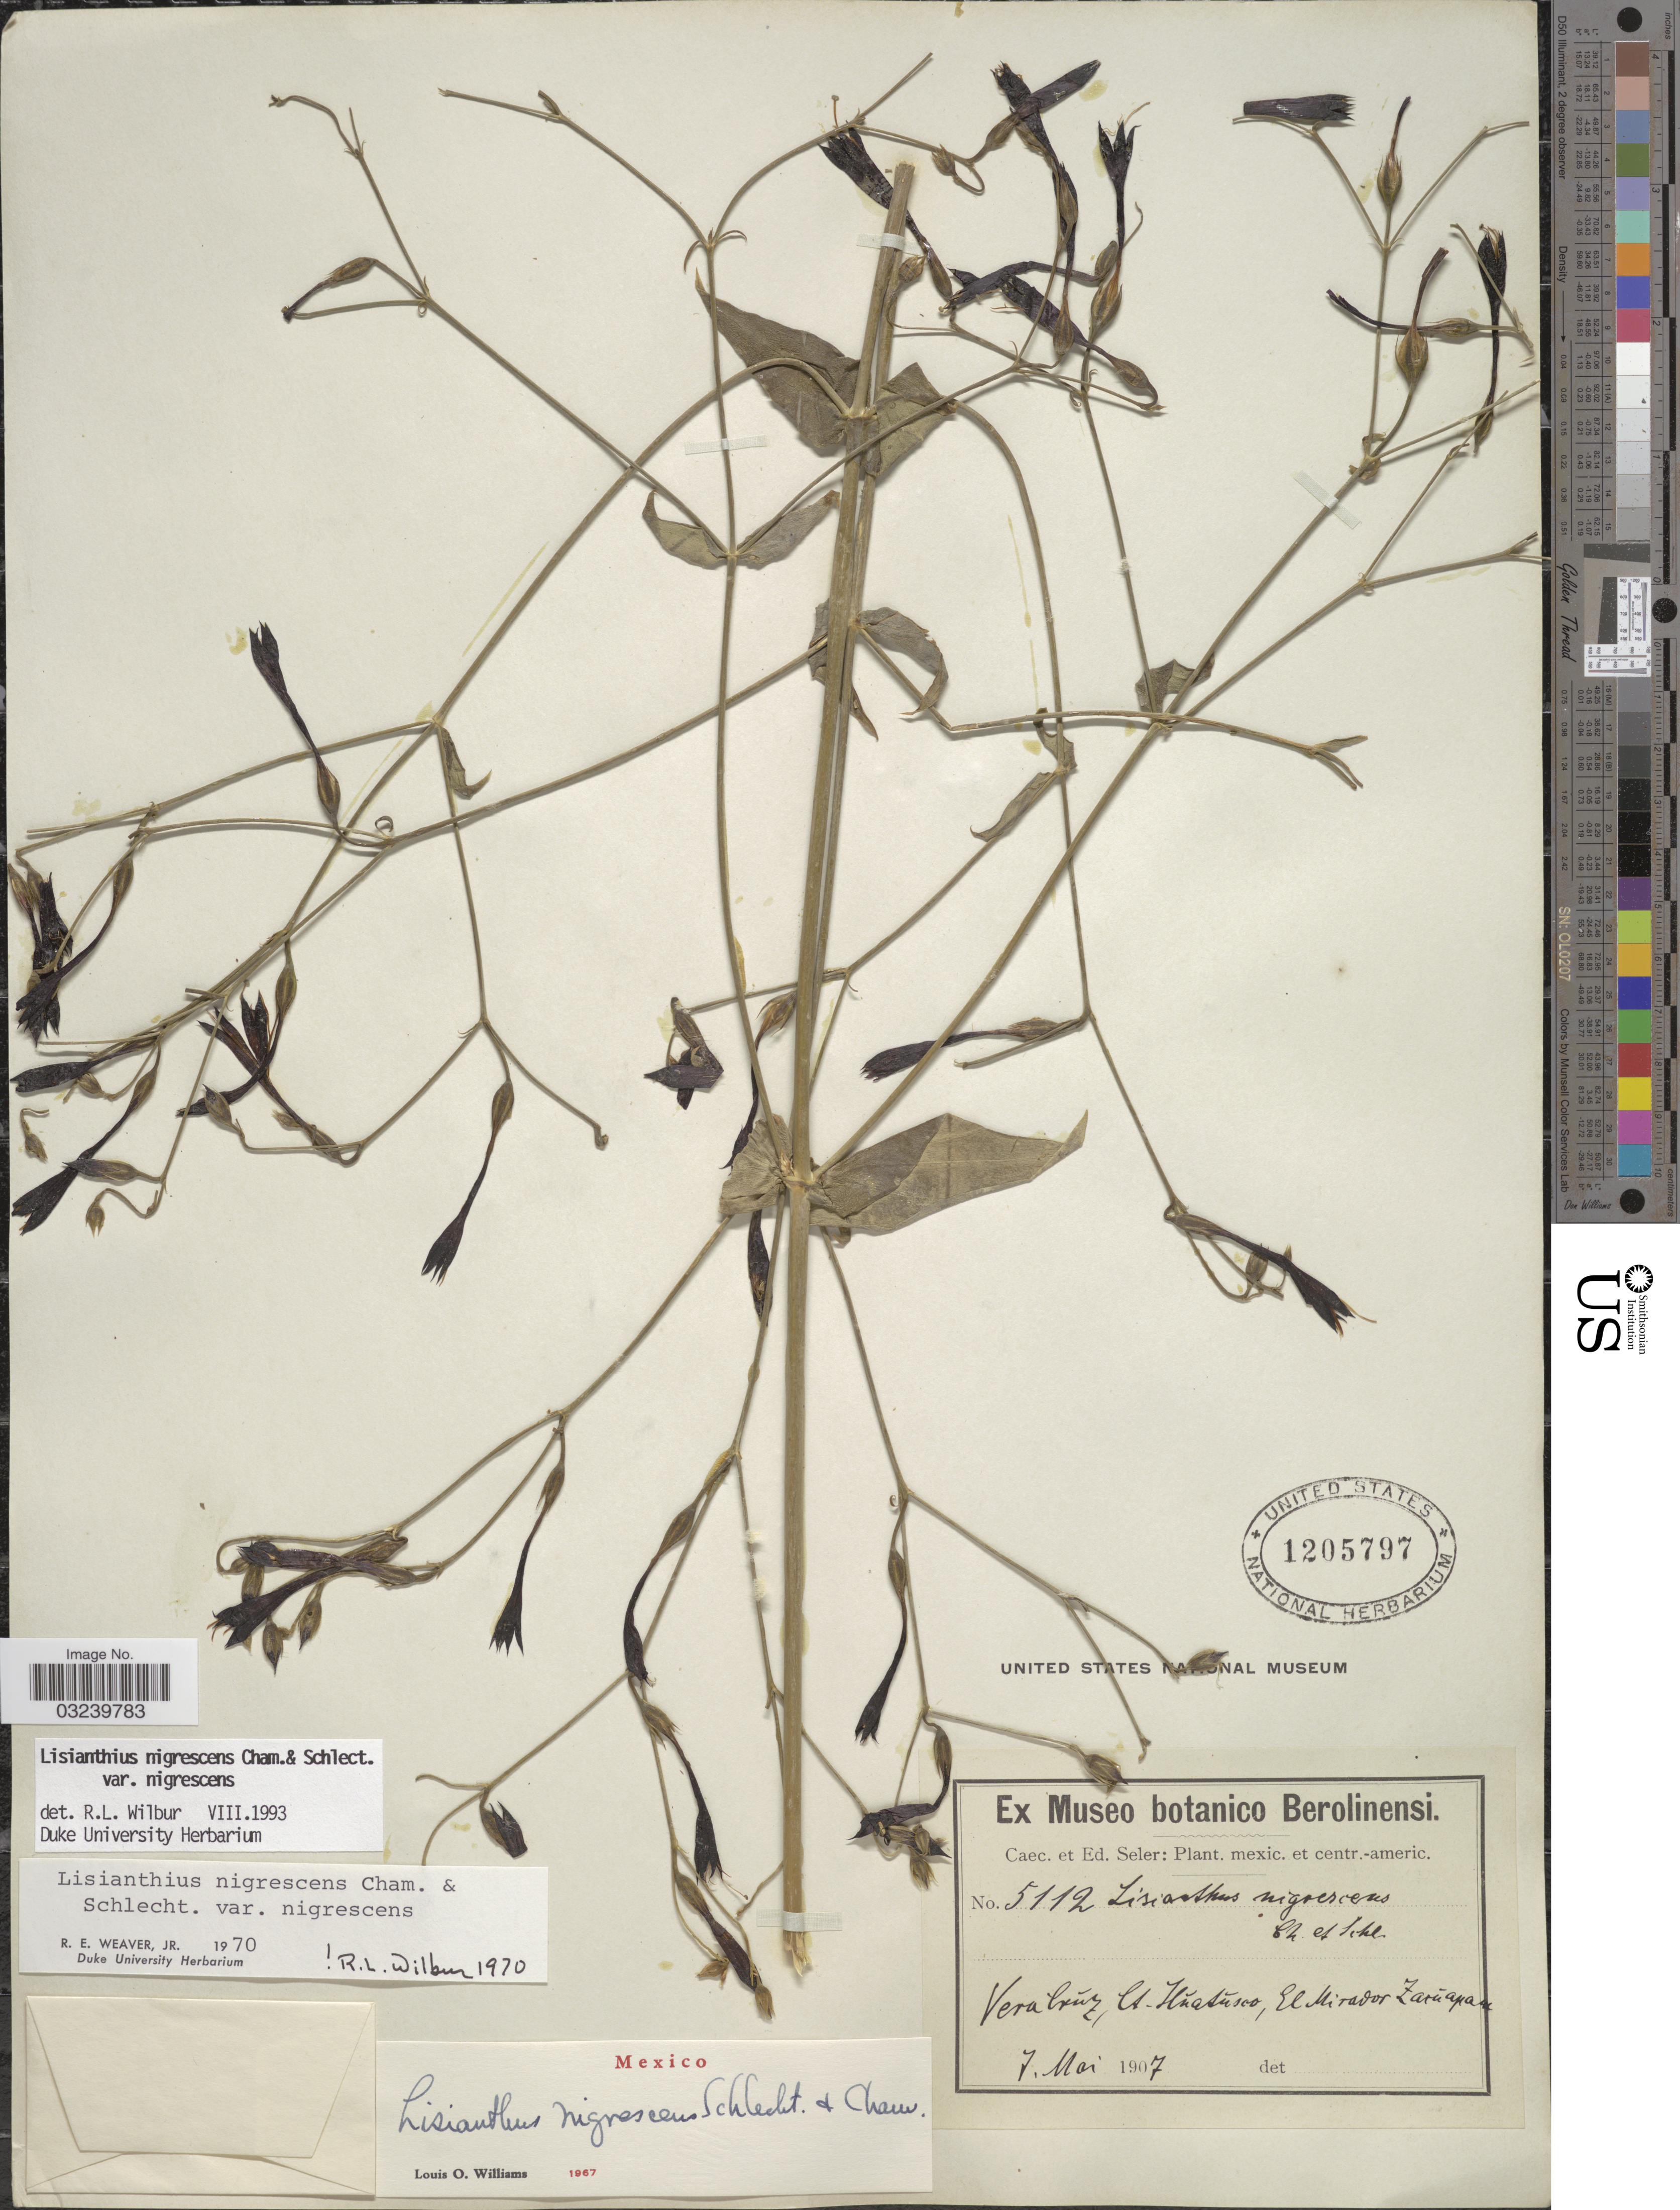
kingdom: Plantae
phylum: Tracheophyta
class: Magnoliopsida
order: Gentianales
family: Gentianaceae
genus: Lisianthius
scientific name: Lisianthius nigrescens var. nigrescens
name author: Schltdl. & Cham.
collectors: C. Seler & E. G. Seler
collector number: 5112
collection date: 1907-05-07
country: Mexico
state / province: Veracruz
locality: Vera Cruz, Ct. Huatusco, El Mirador Zacuapan.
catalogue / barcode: US 1205797